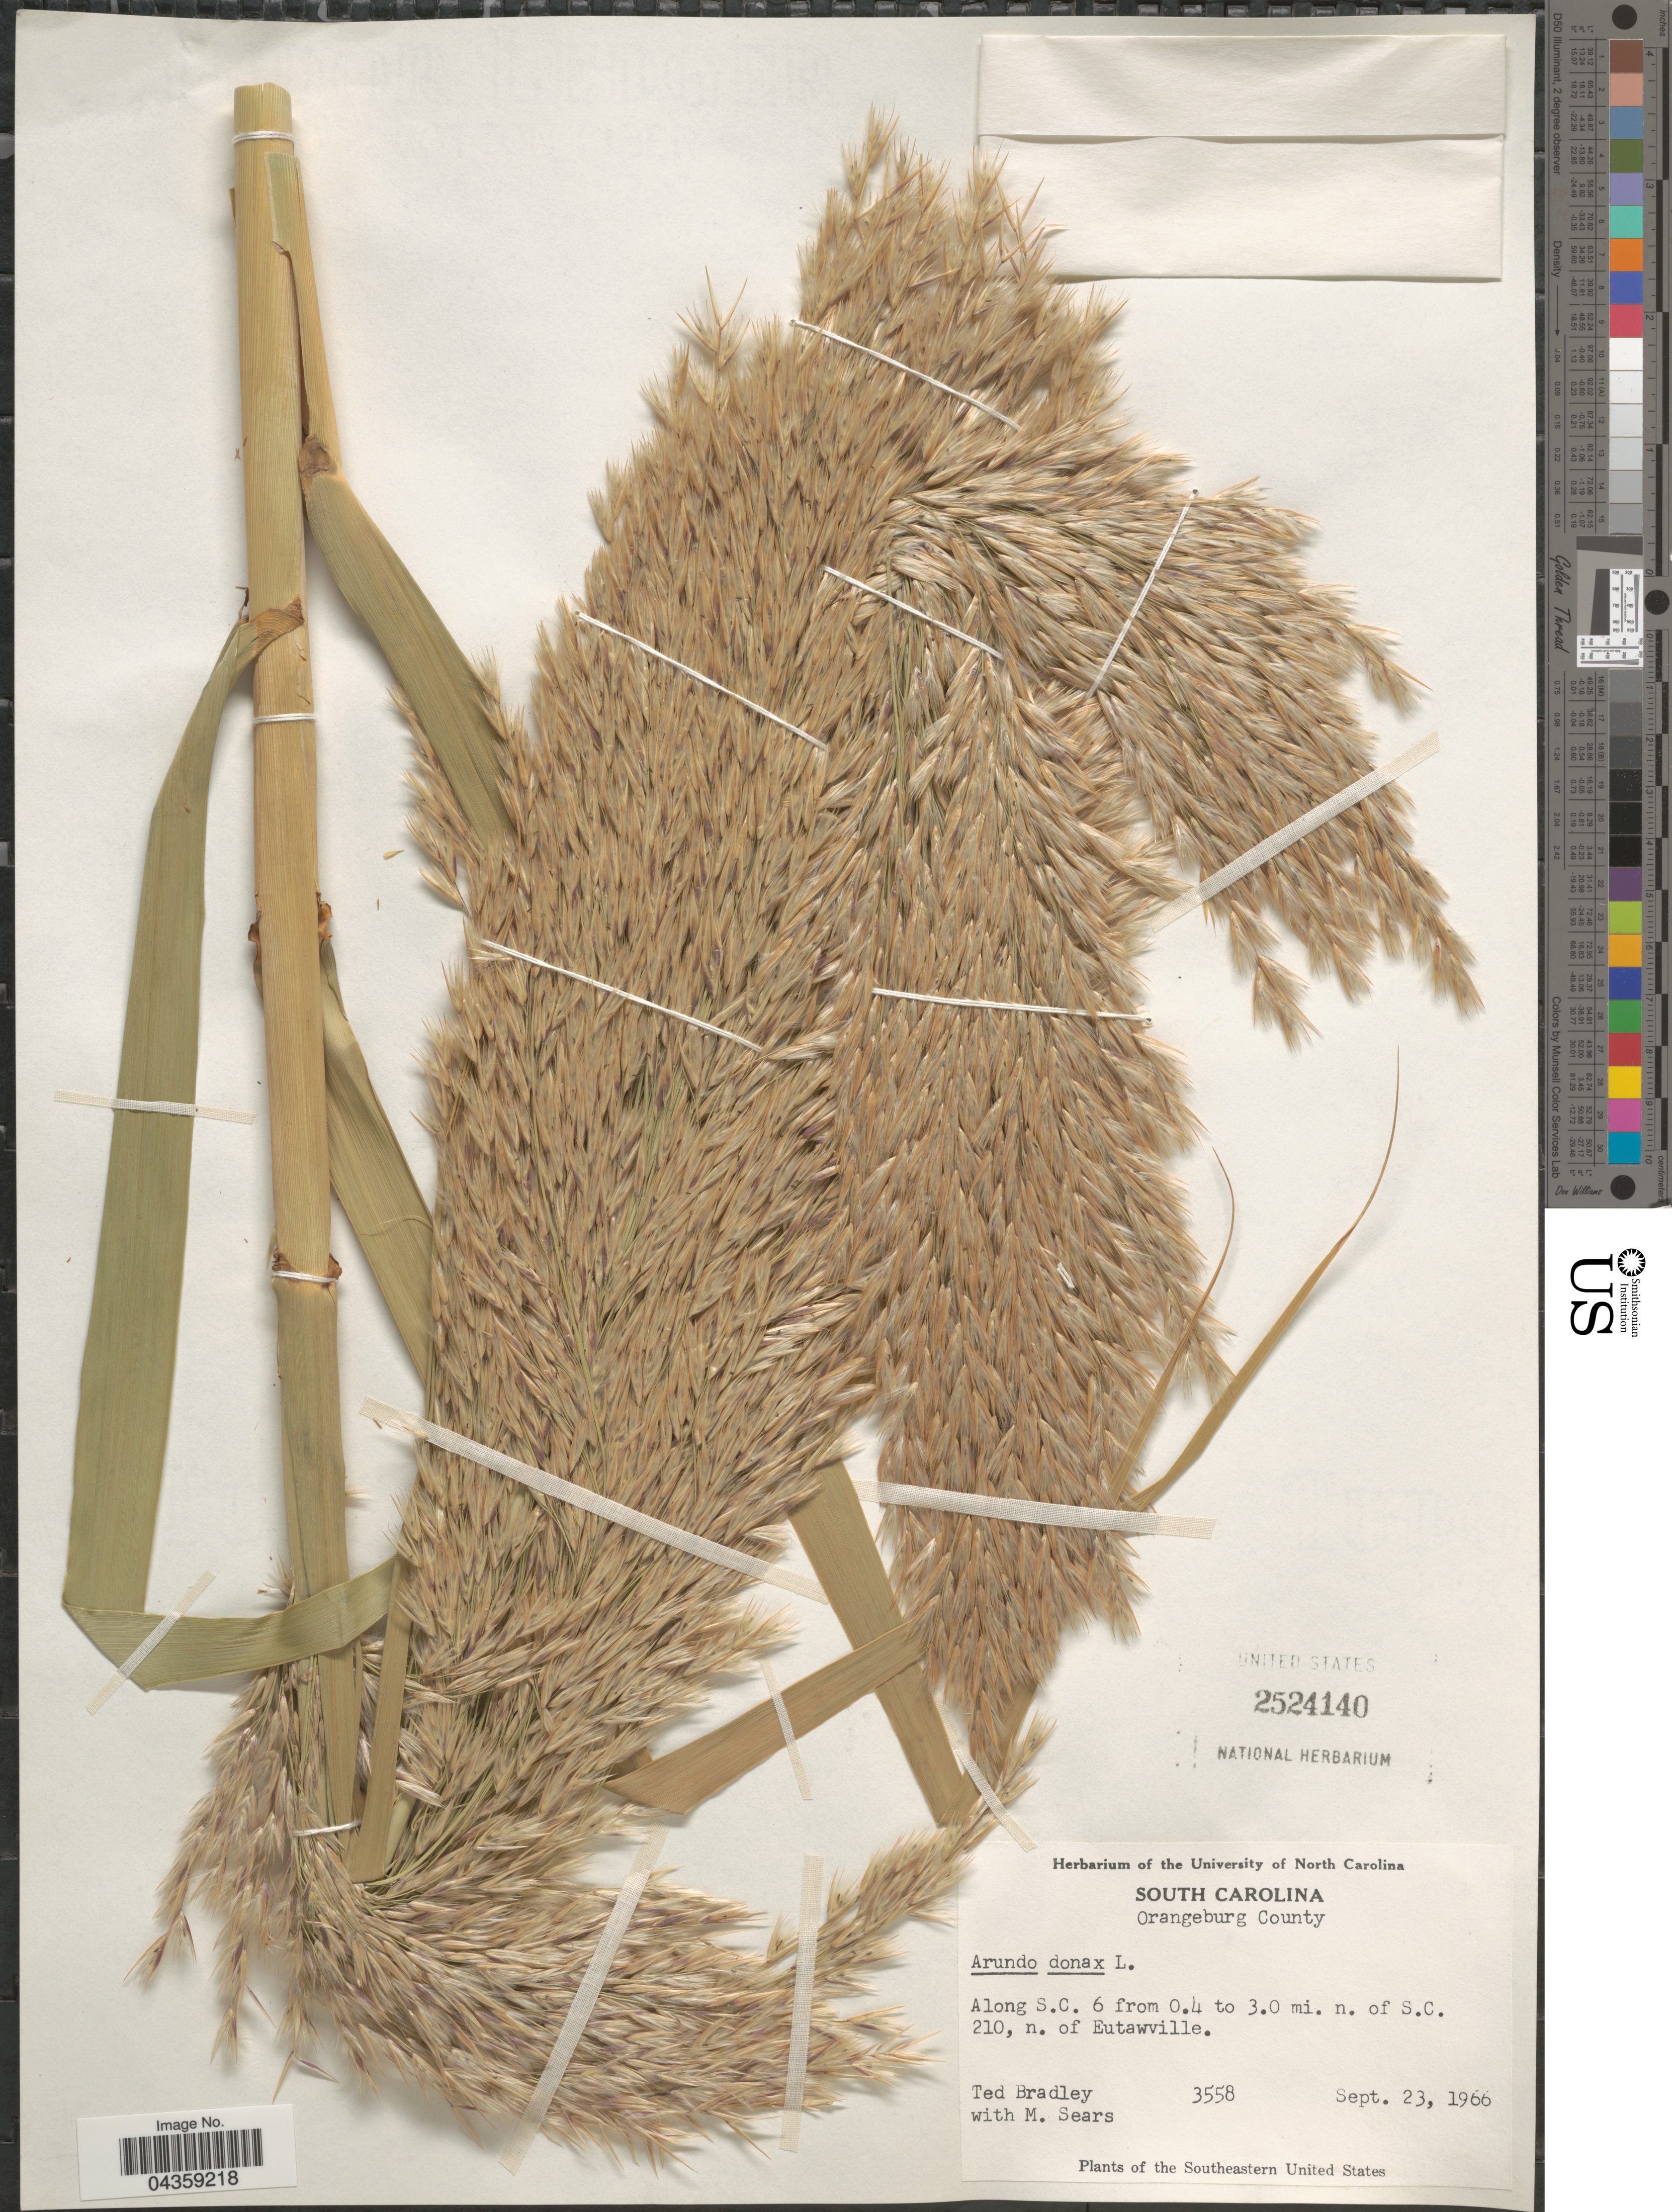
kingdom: Plantae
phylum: Tracheophyta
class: Liliopsida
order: Poales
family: Poaceae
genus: Arundo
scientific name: Arundo donax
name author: L.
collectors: T. Bradley & M. Sears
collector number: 3558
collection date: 1966-09-23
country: United States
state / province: South Carolina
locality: Orangeburg County. Along S.C. 6 from 0.4 to 3.0 mi. n. of S.C. 210, n. of Eutawville. The Southeastern United States.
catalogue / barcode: US 2524140